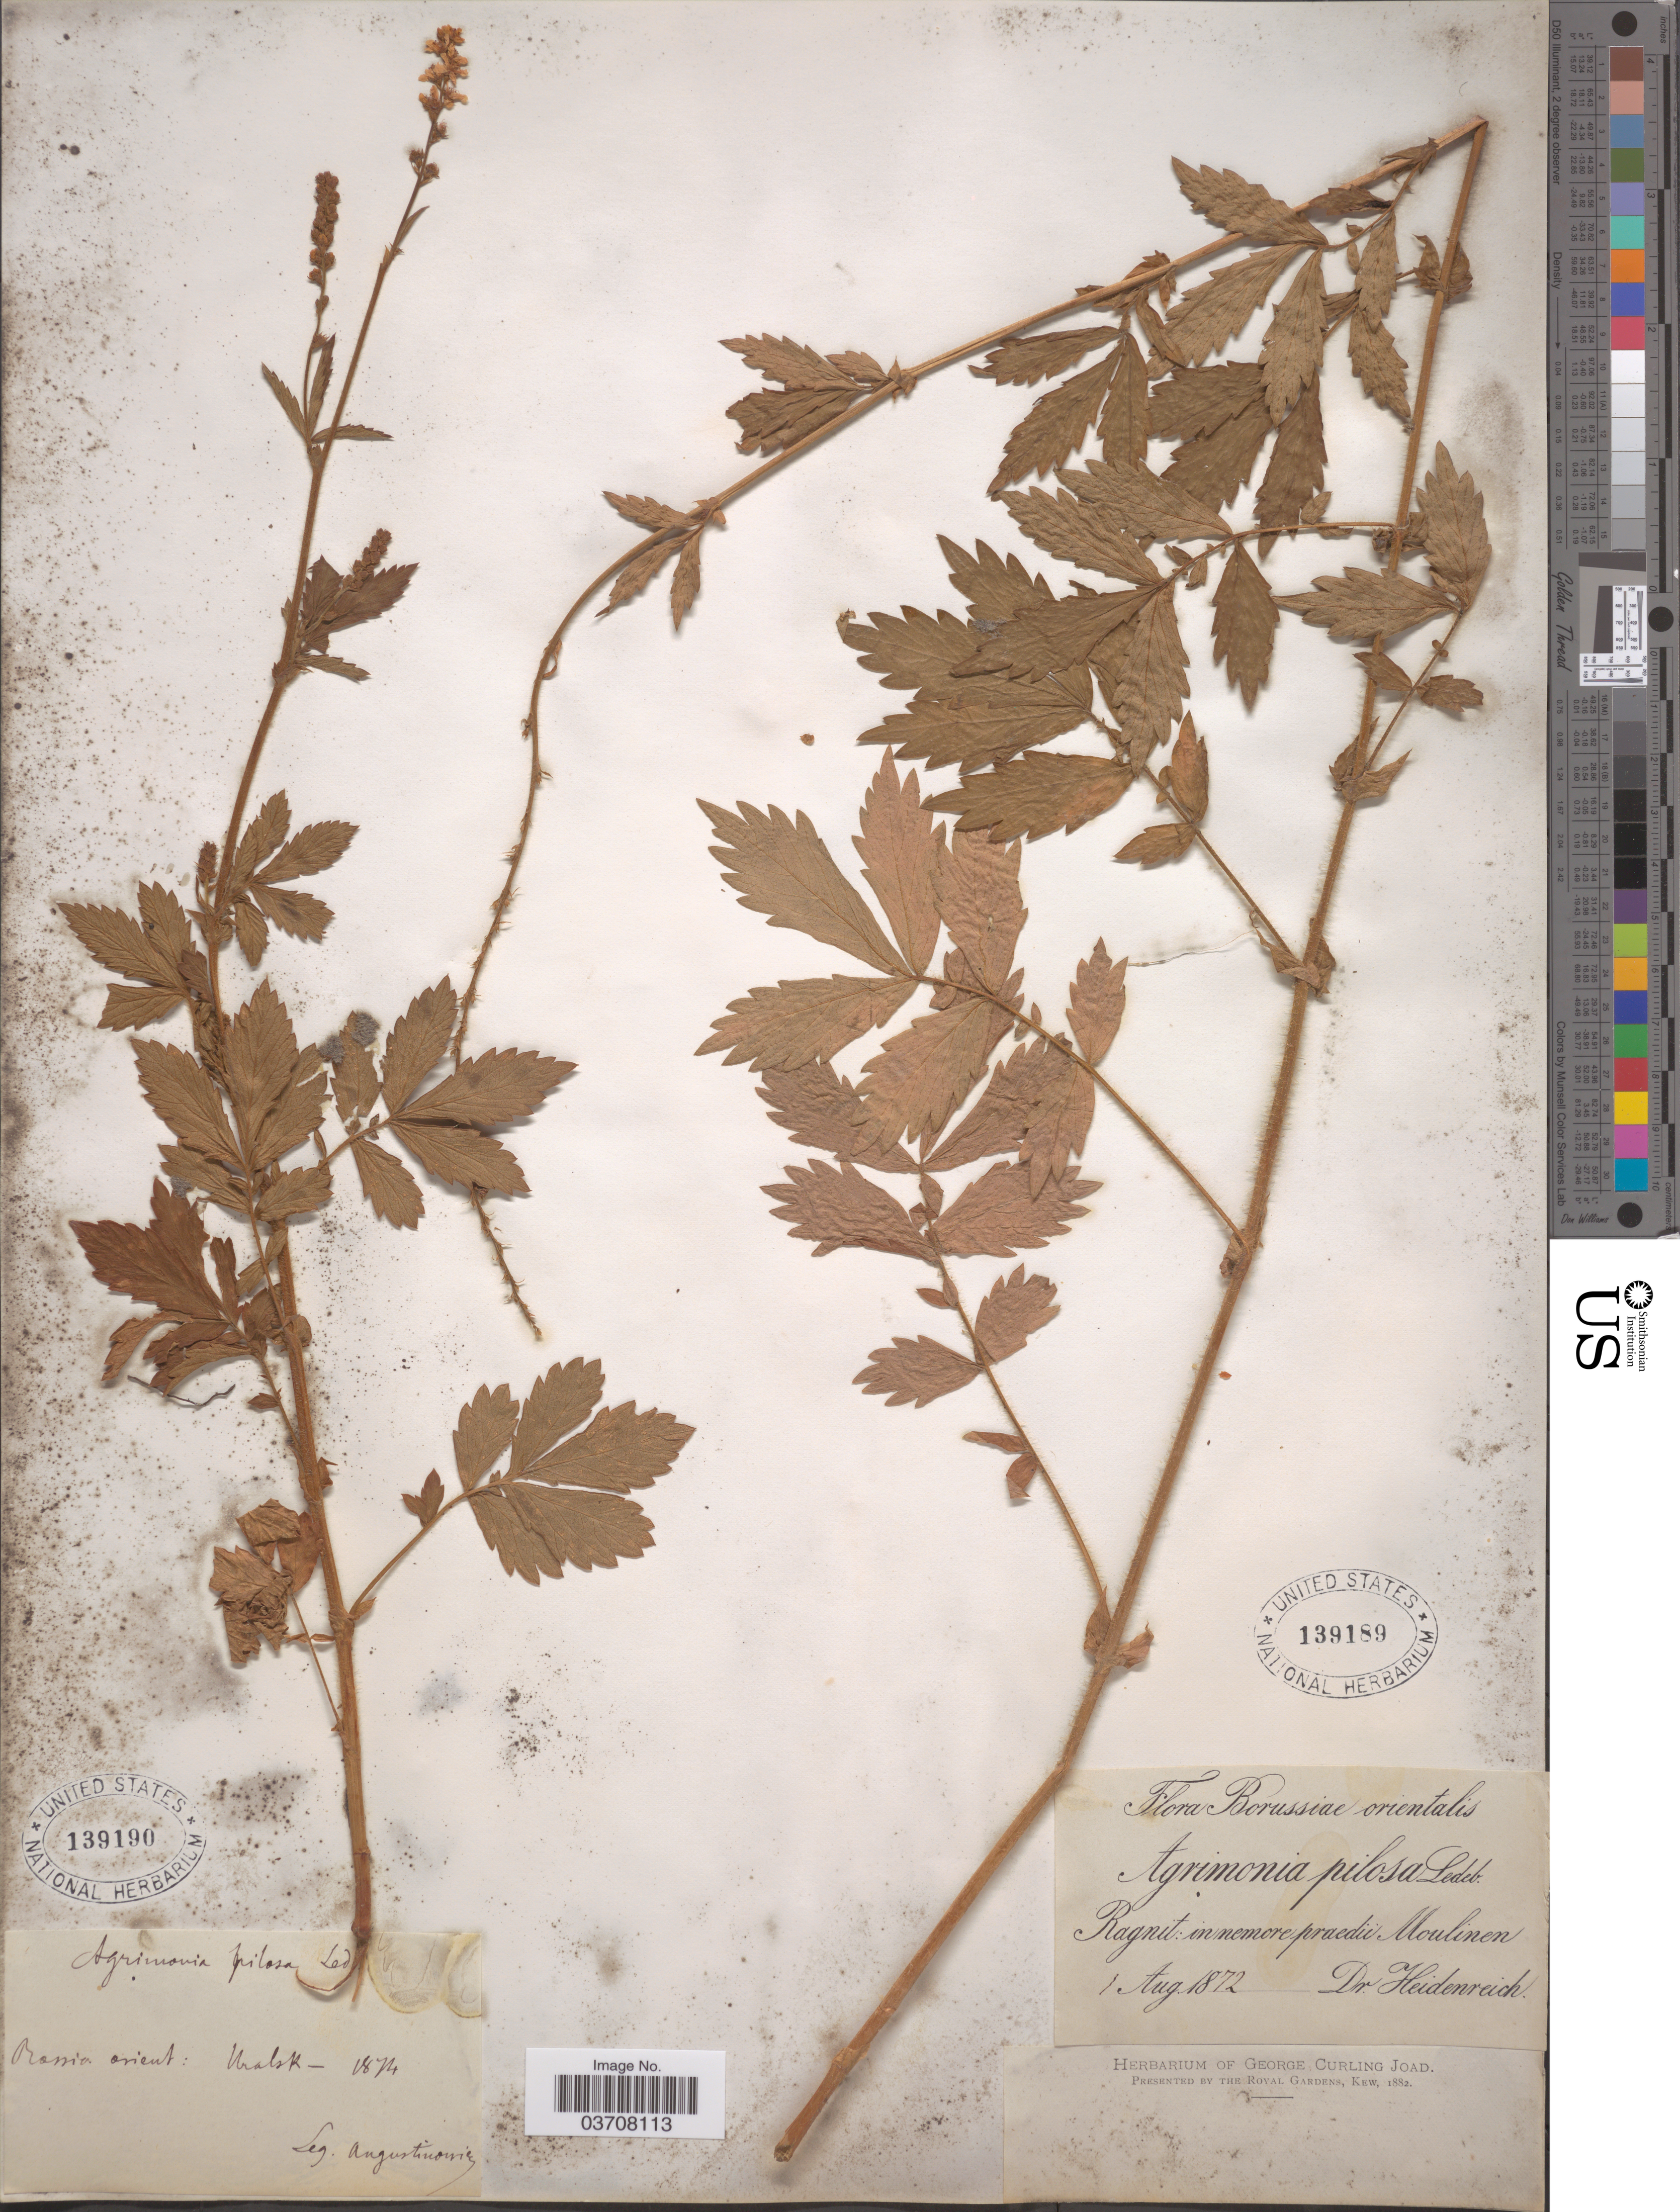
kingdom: Plantae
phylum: Tracheophyta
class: Magnoliopsida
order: Rosales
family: Rosaceae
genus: Agrimonia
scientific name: Agrimonia pilosa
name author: Ledeb.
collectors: Augustinowicz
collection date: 1874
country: Russian Federation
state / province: Bashkortostan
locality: Rossia orient.: Uralsk.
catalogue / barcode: US 139190-2